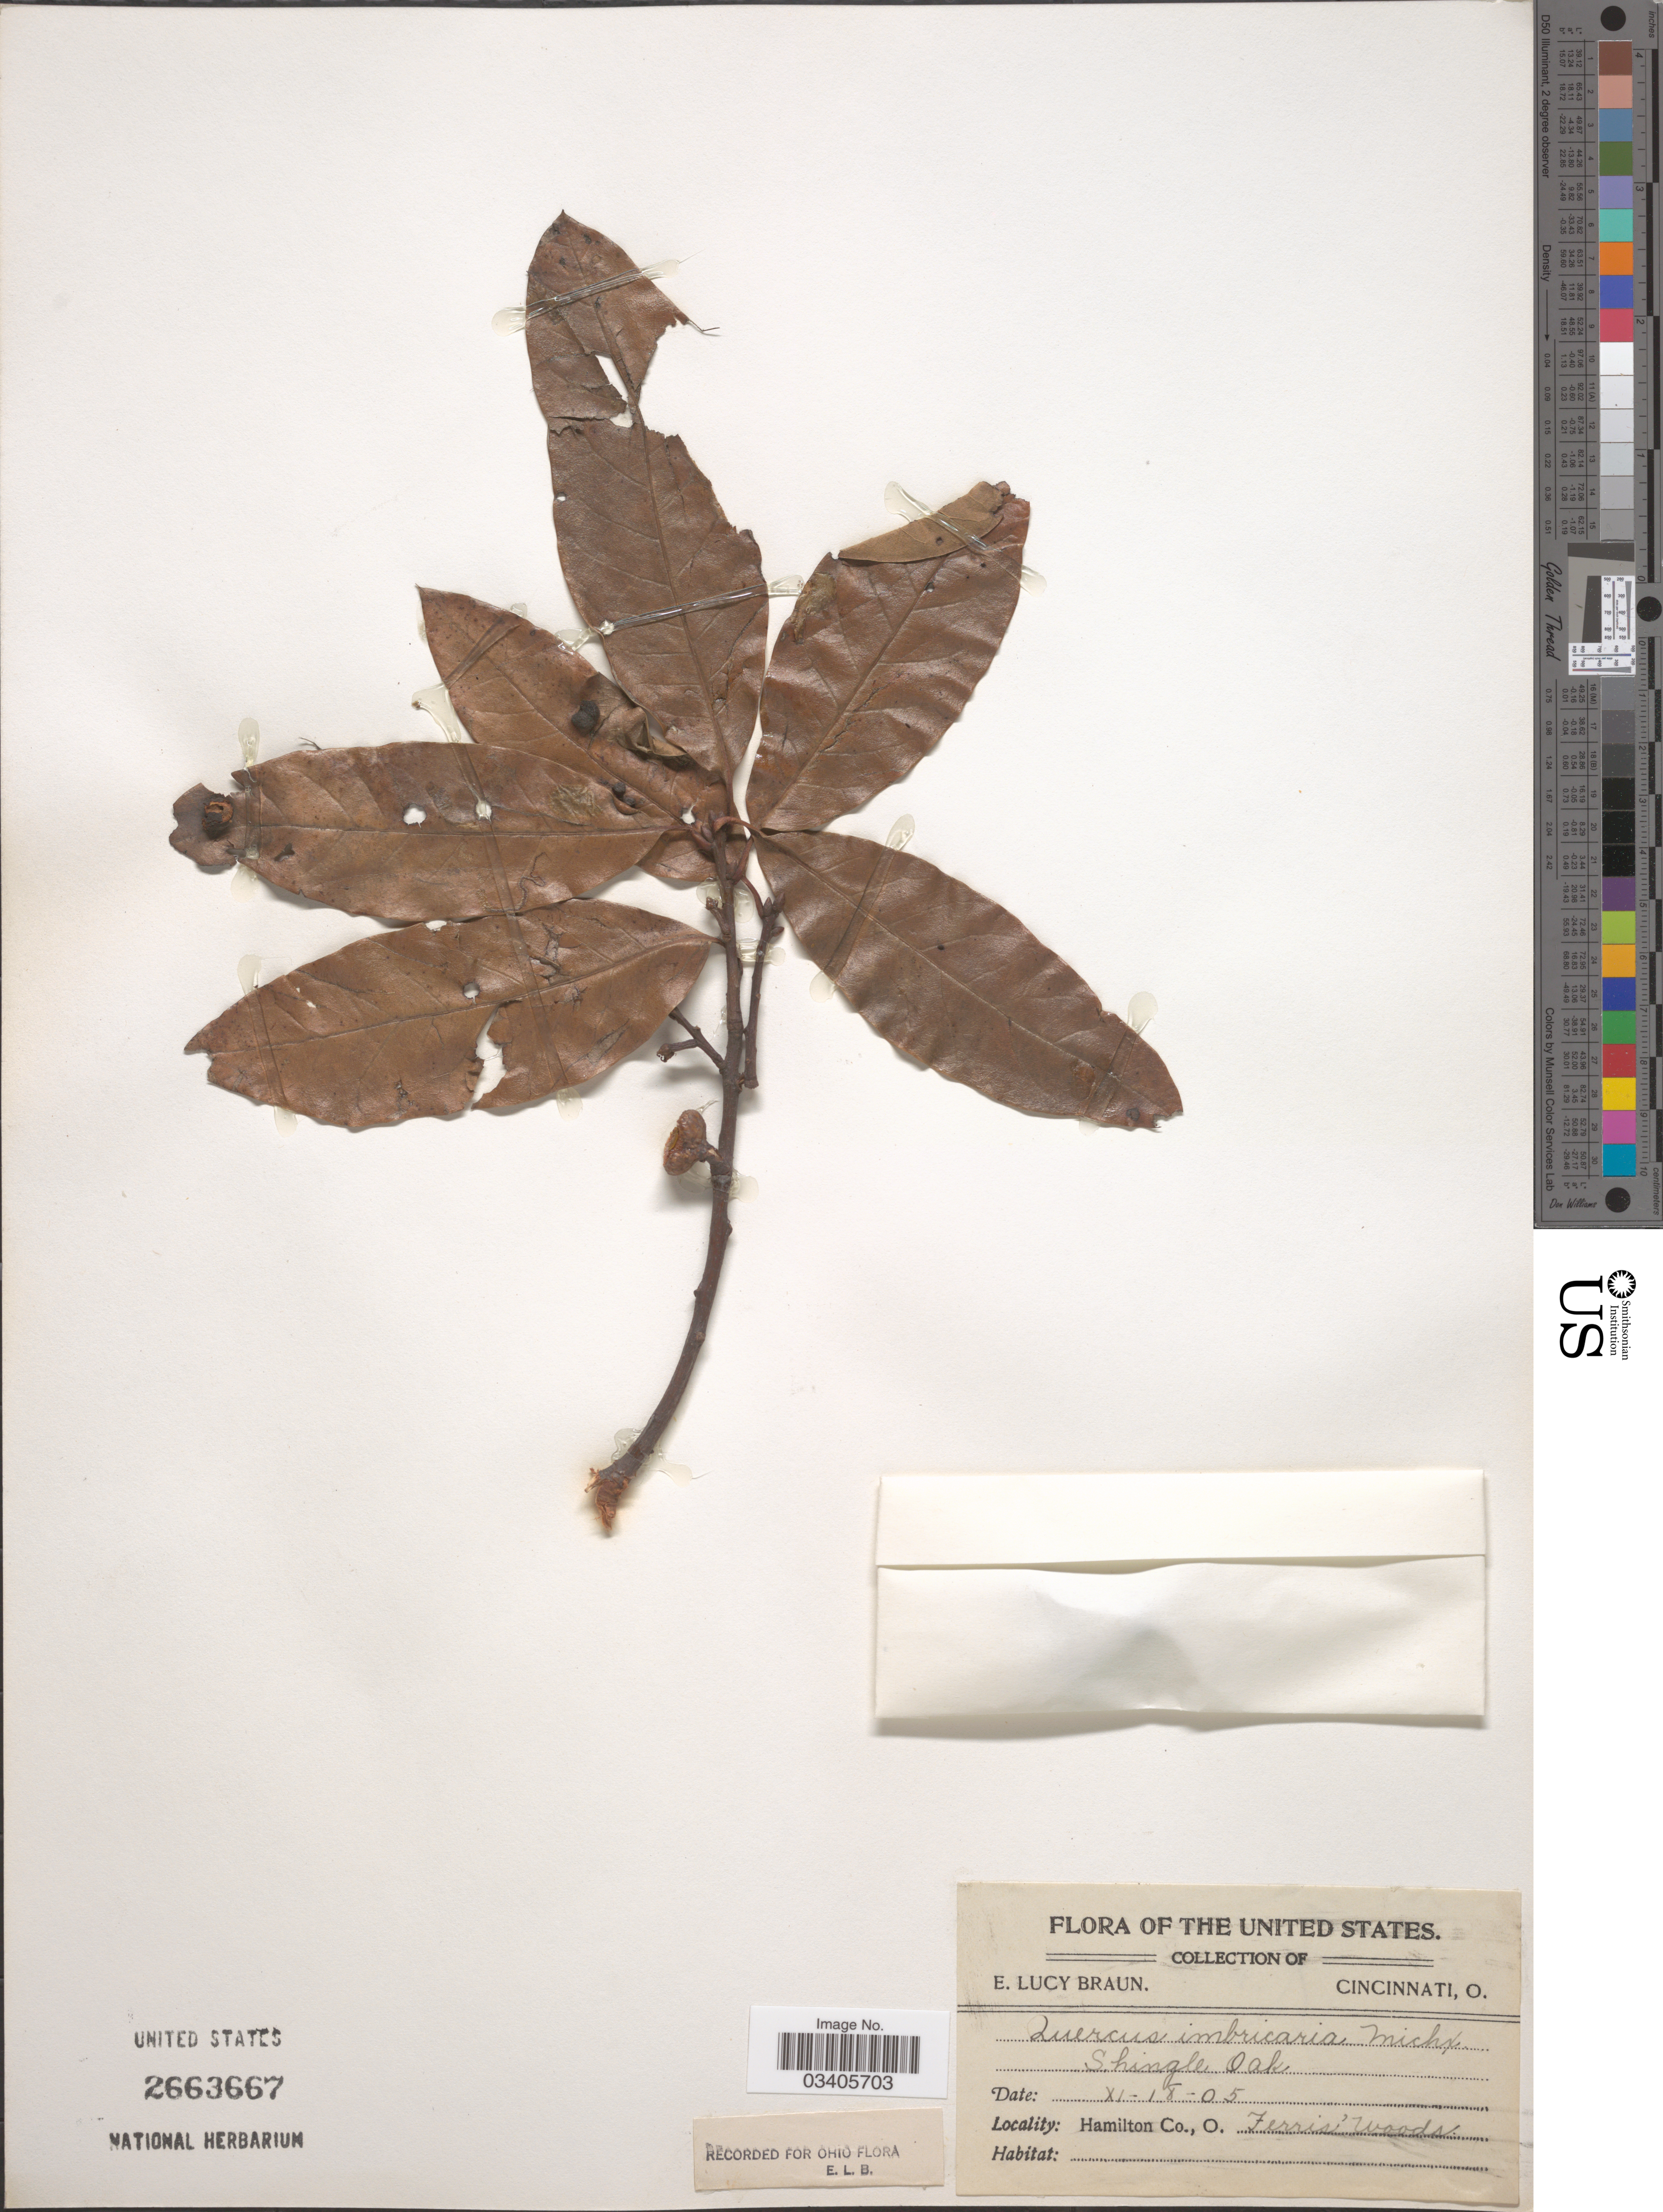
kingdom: Plantae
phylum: Tracheophyta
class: Magnoliopsida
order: Fagales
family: Fagaceae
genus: Quercus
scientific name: Quercus imbricaria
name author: Michx.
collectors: E. L. Braun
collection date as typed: Transcribed d/m/y: 18/11/5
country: United States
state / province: Ohio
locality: Hamilton Co., Ferris' woods.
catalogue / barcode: US 2663667